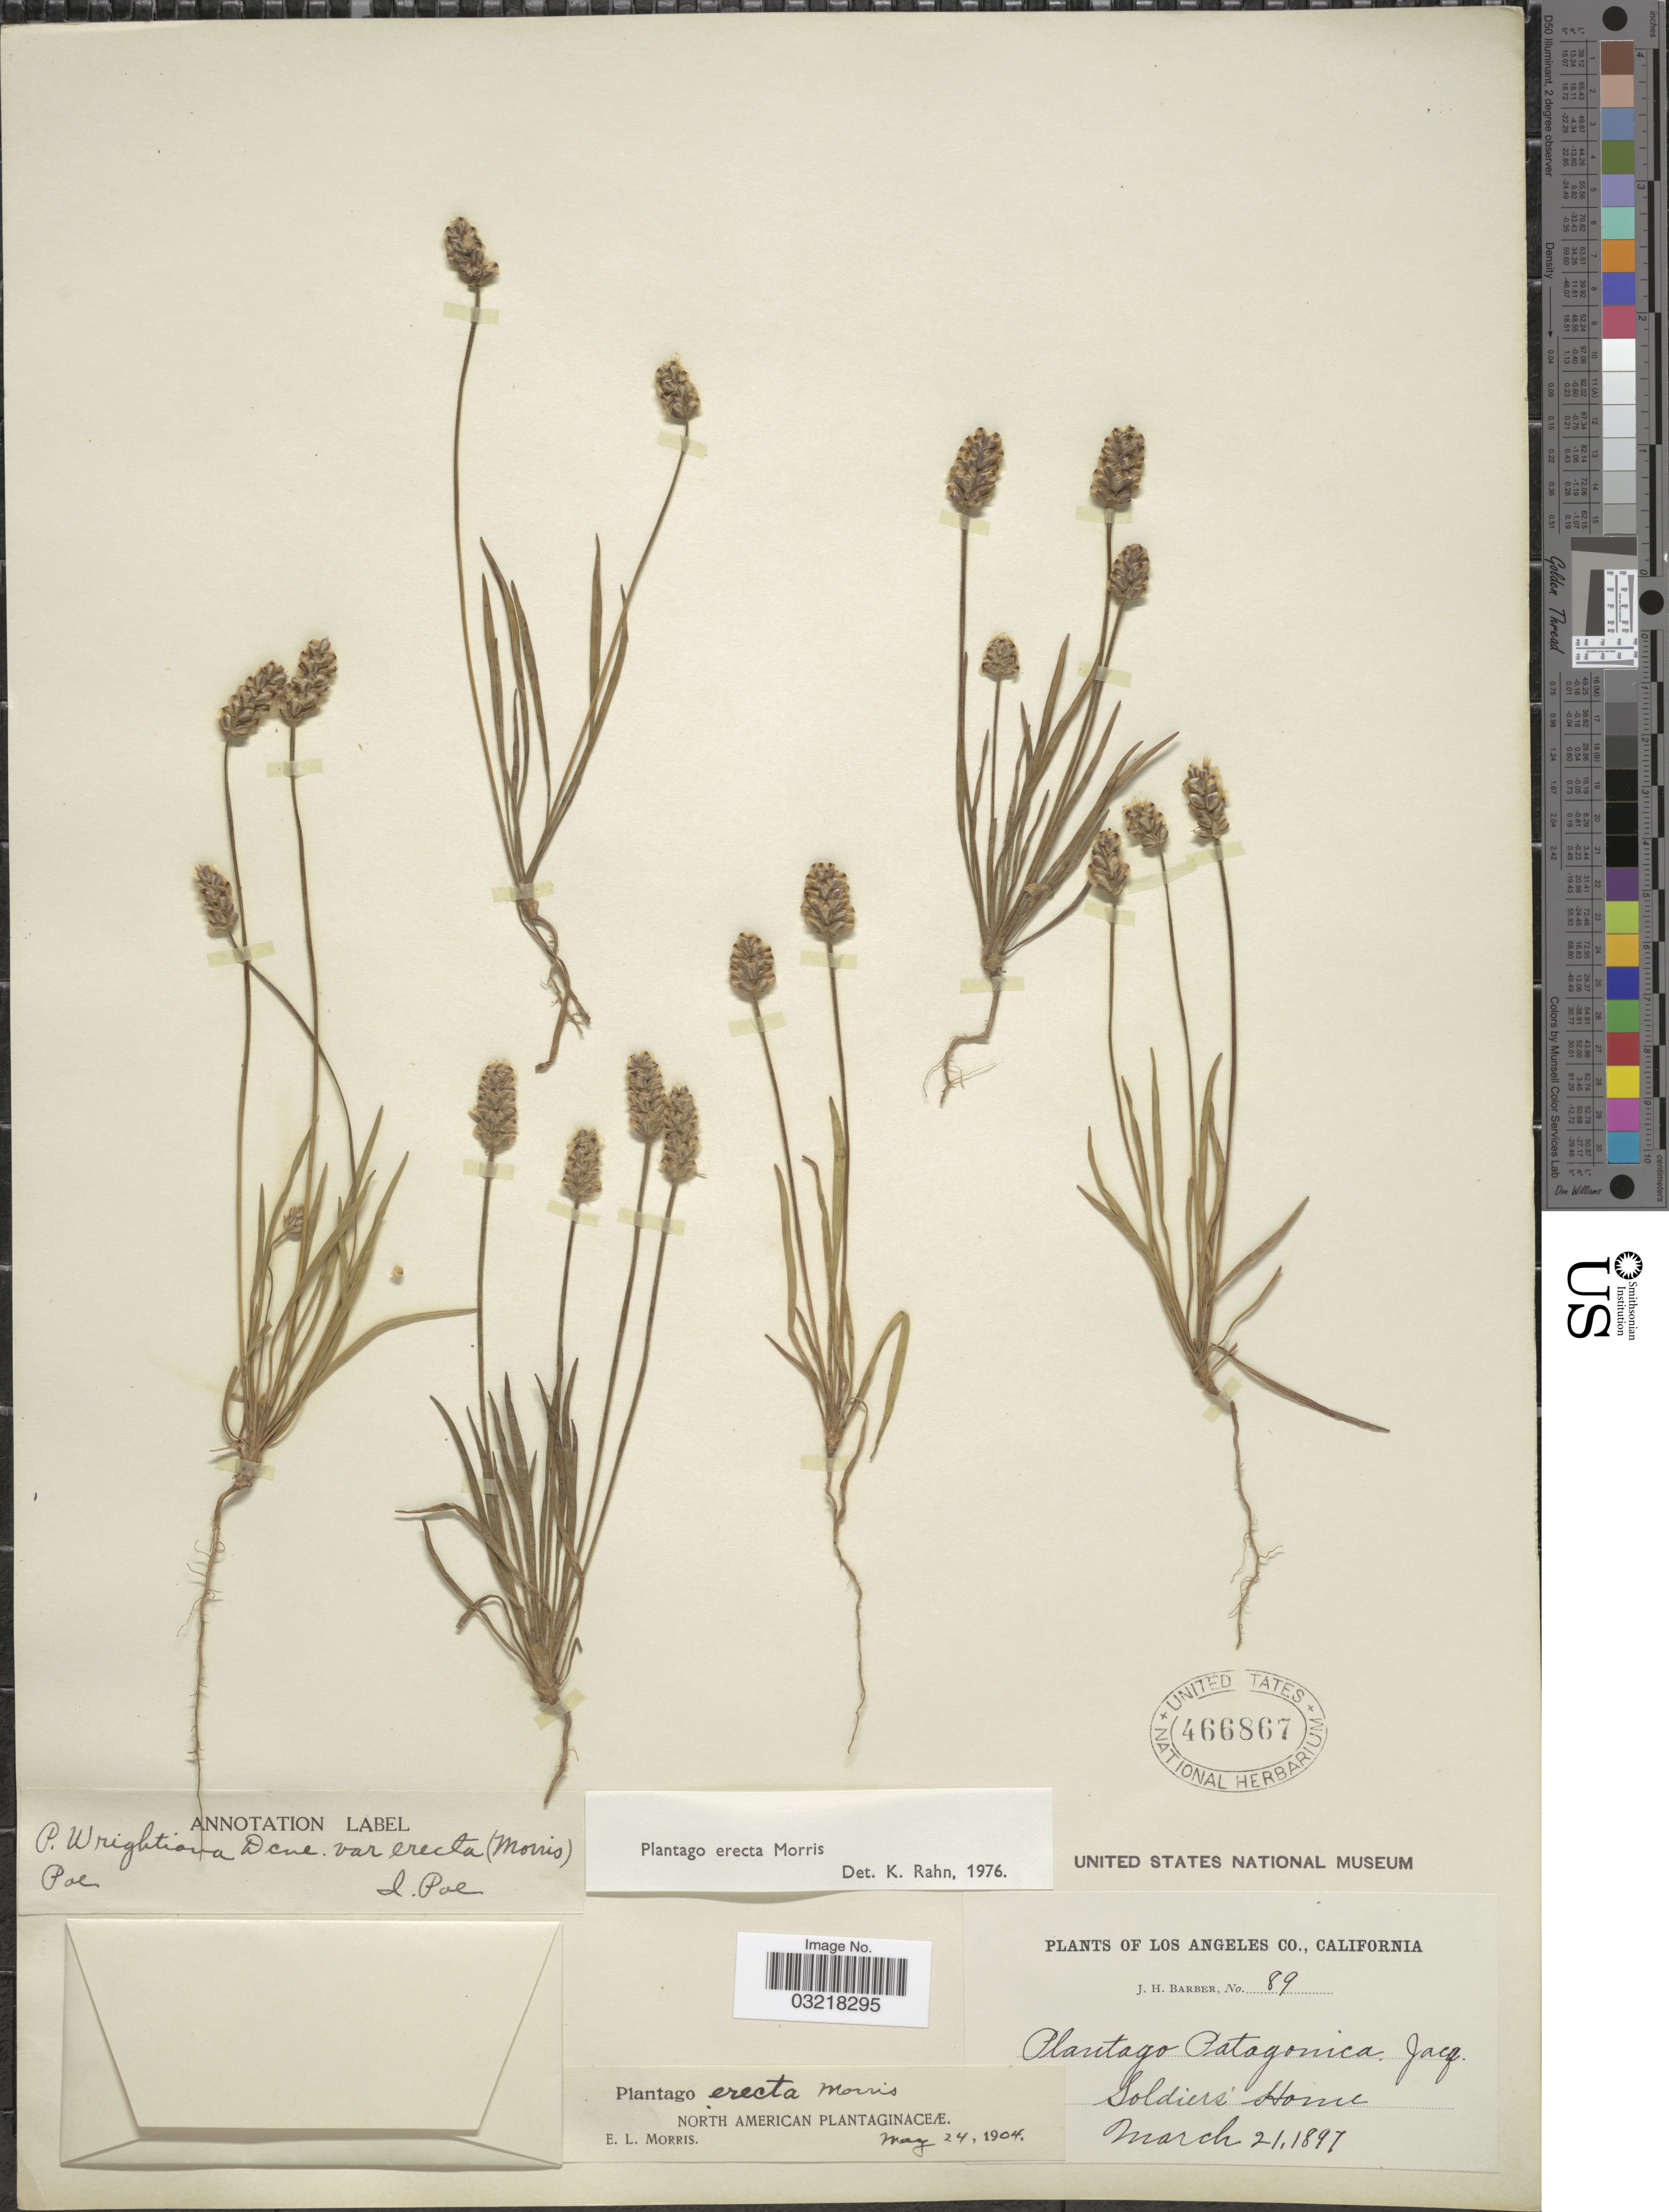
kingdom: Plantae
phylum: Tracheophyta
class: Magnoliopsida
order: Lamiales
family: Plantaginaceae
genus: Plantago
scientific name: Plantago erecta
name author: Morris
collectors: J. Barber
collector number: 89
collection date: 1897-03-21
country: United States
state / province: California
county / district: Los Angeles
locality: Los Angeles Co., Soldiers' Home.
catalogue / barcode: US 466867